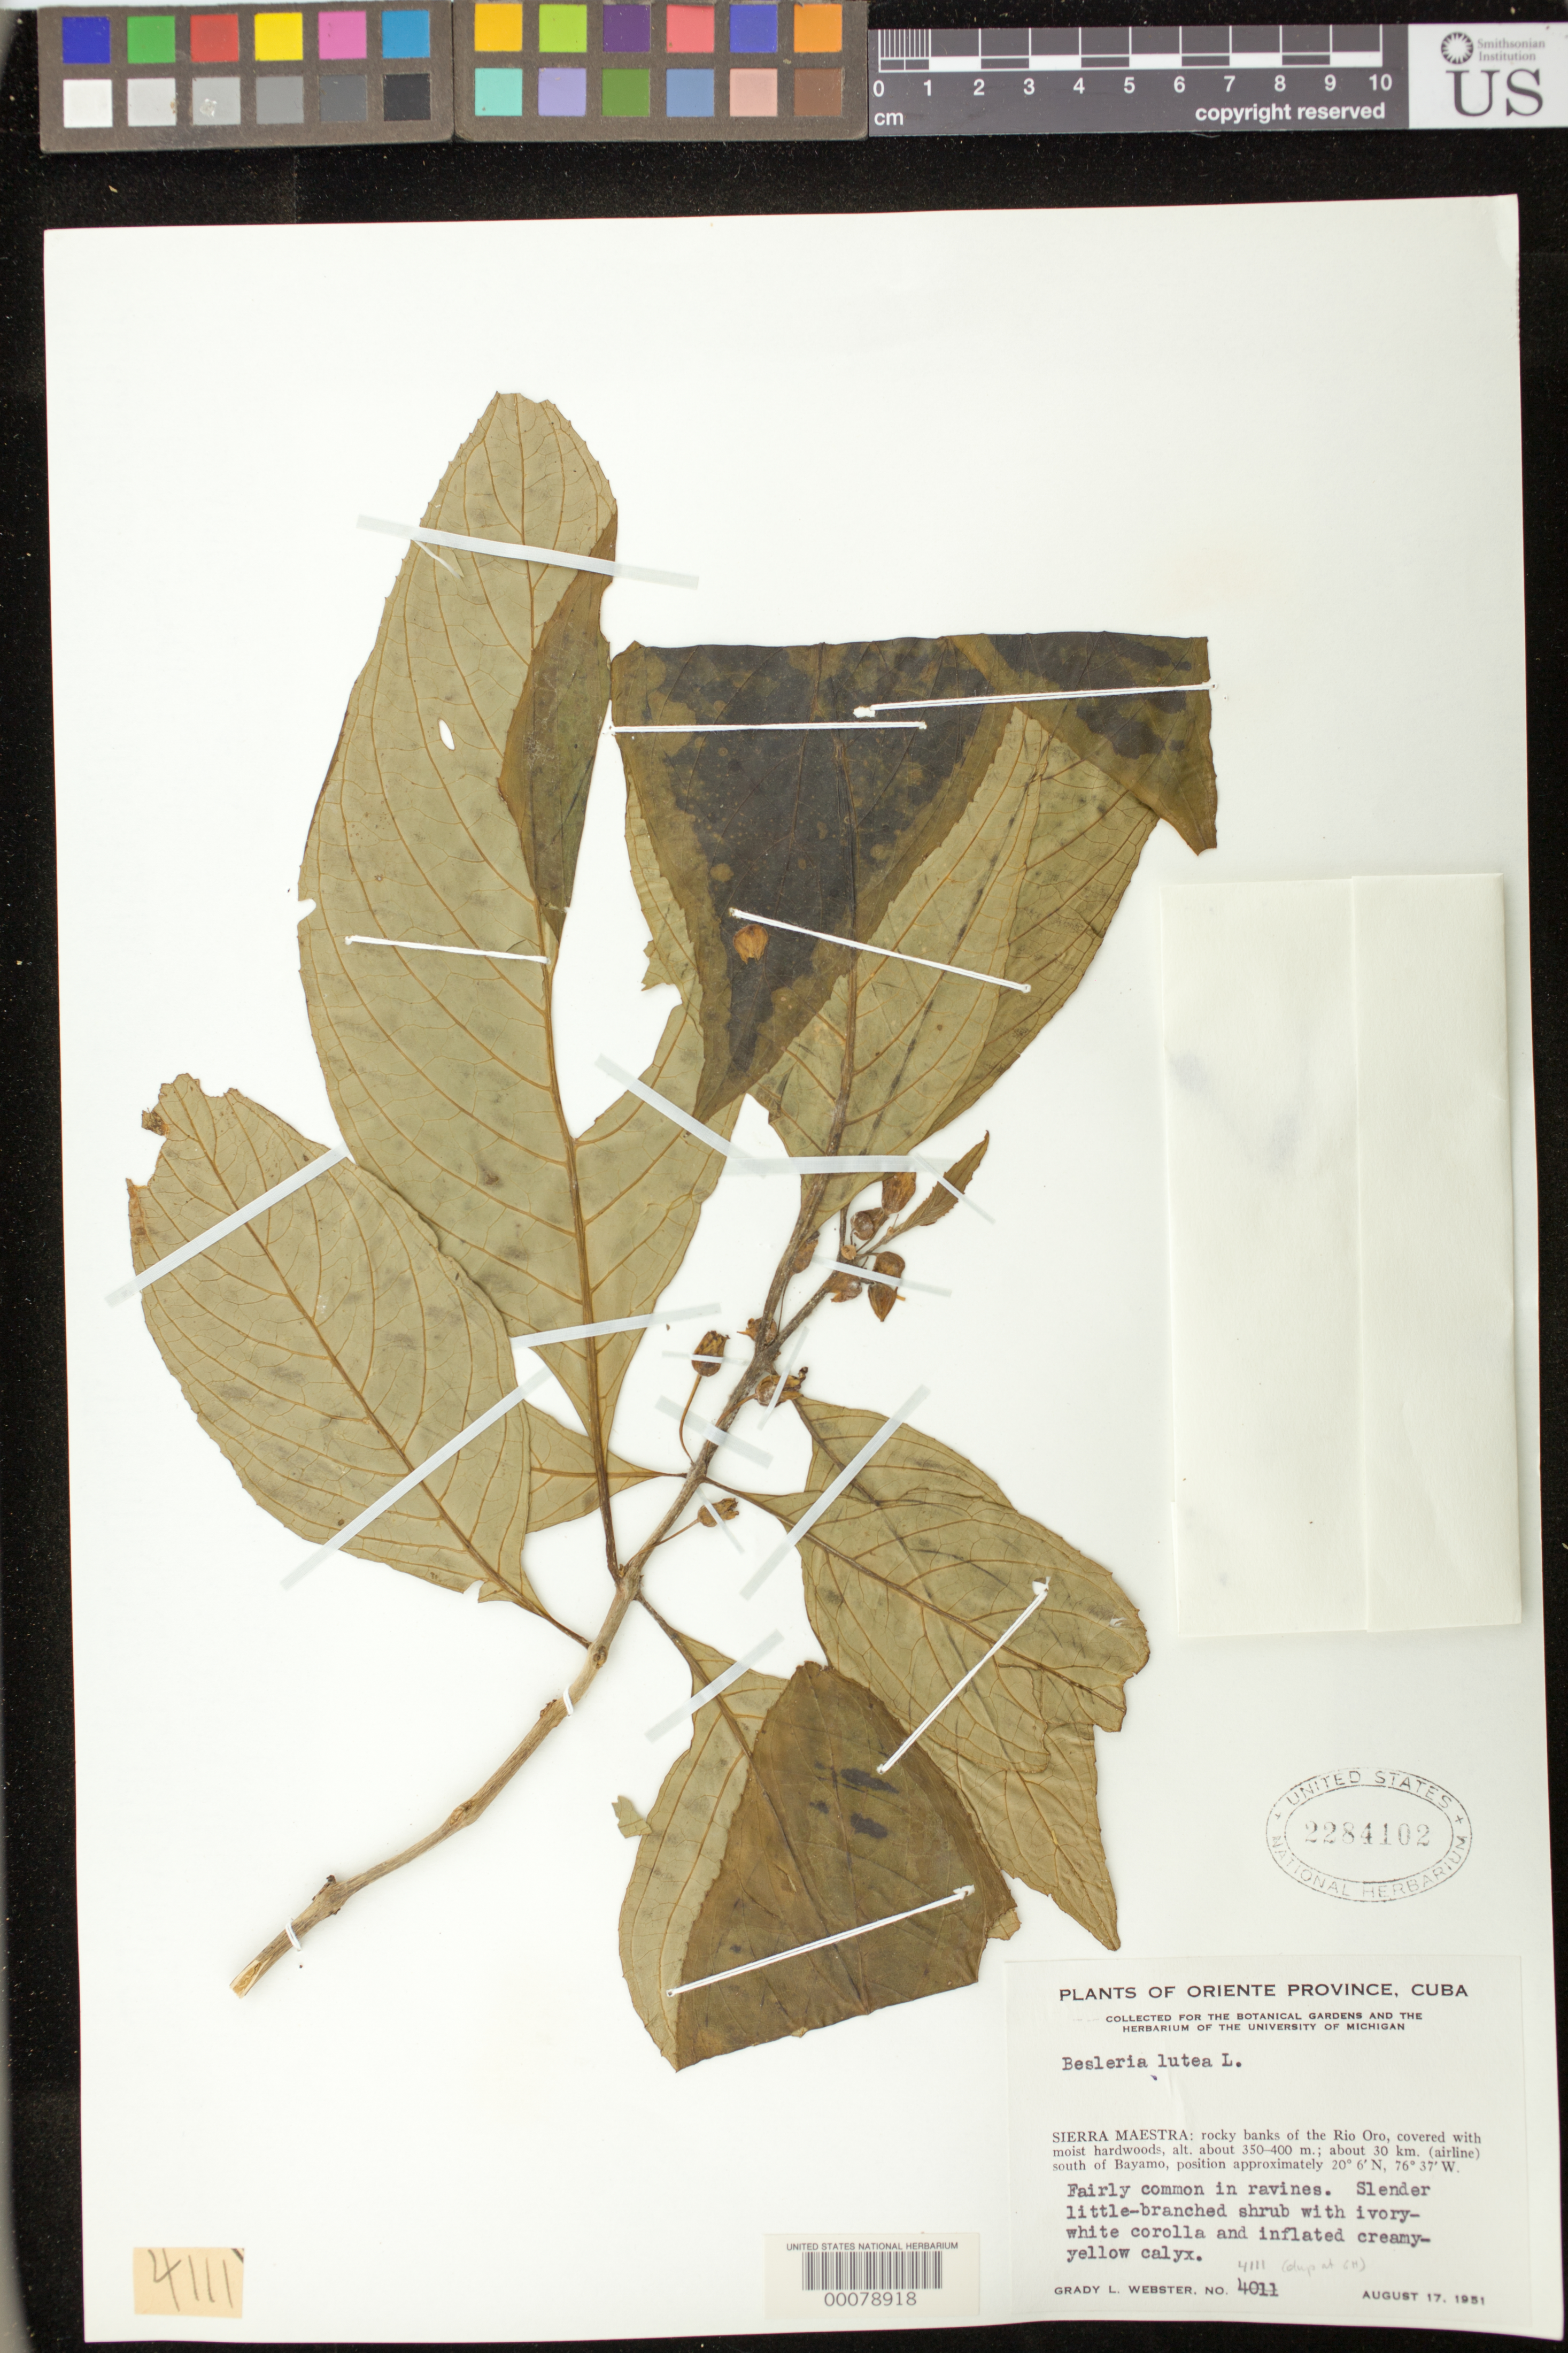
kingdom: Plantae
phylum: Tracheophyta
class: Magnoliopsida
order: Lamiales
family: Gesneriaceae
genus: Besleria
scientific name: Besleria lutea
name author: L.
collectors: G. L. Webster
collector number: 4111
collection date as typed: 17 Aug 1951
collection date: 1951-08-17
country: Cuba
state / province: Oriente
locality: Sierra Maestra, Rio Oro, about 30 km (airline) S of Bayamo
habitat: Rocky banks [of river], covered with moist hardwoods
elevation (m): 350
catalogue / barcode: US 2284102